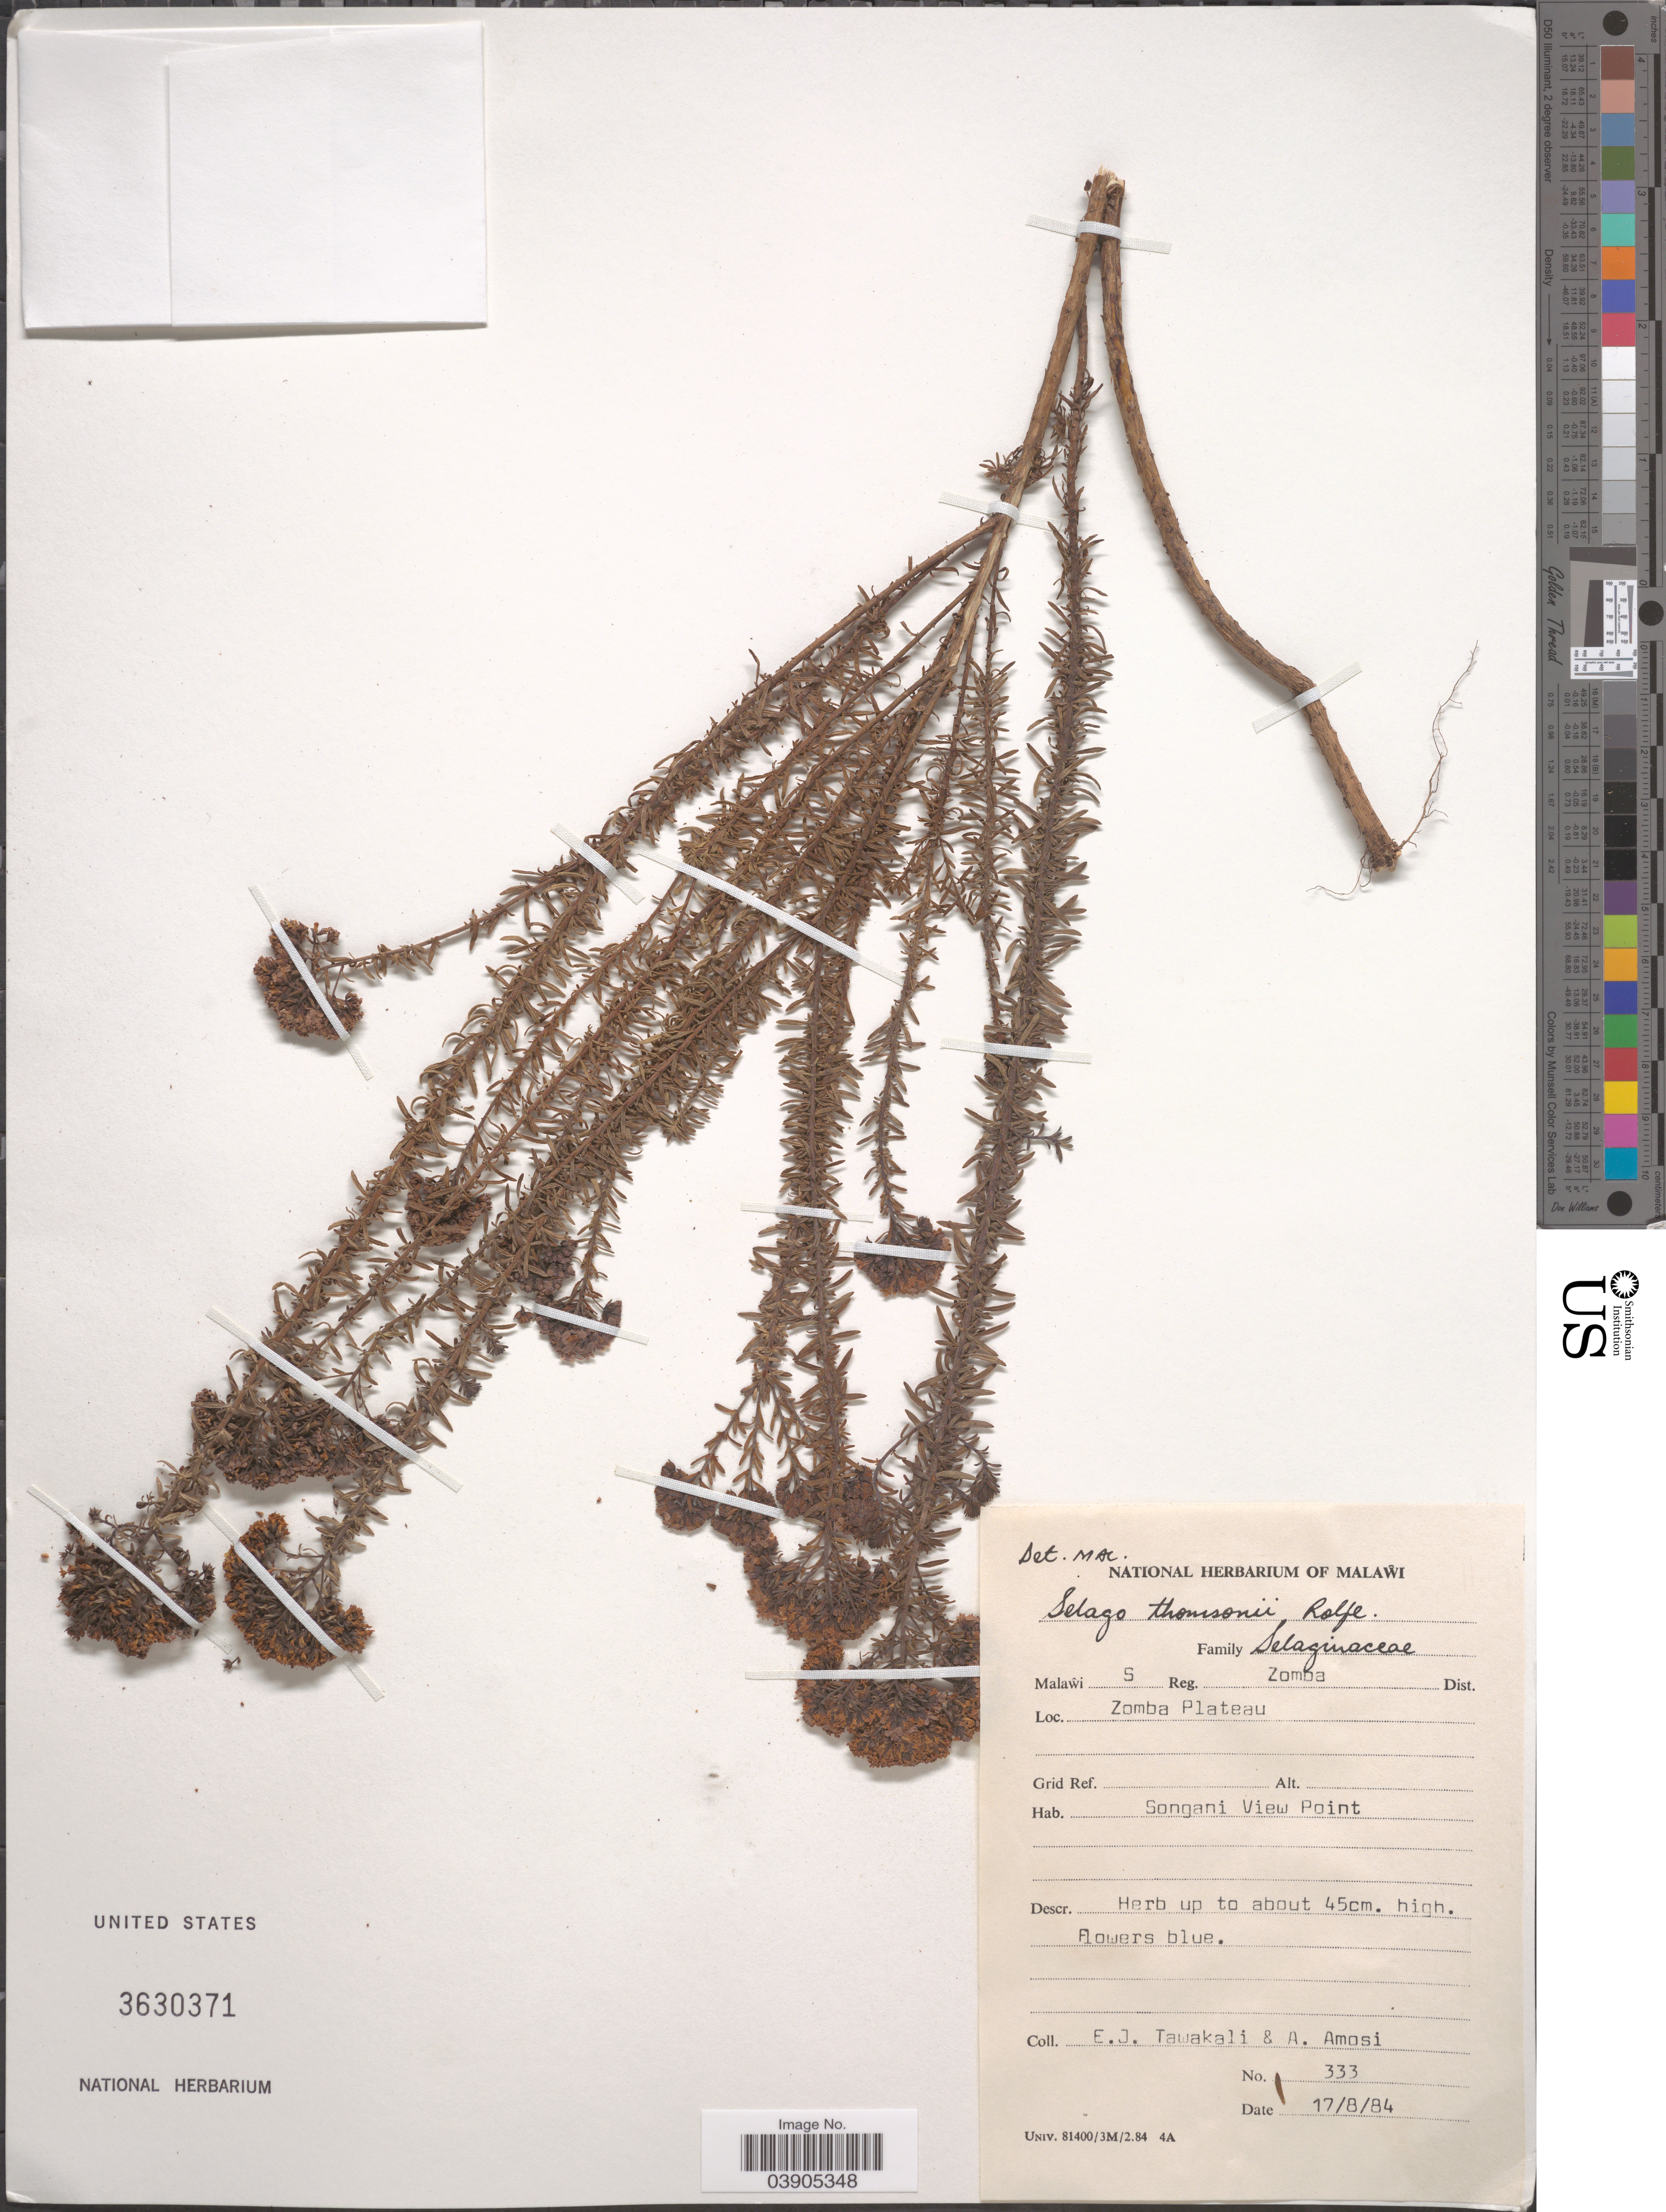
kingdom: Plantae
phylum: Tracheophyta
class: Magnoliopsida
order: Lamiales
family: Scrophulariaceae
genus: Selago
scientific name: Selago thomsonii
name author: Rolfe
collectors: E. Tawakali & A. Amosi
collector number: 333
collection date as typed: Transcribed d/m/y: 17/8/84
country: Malawi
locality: Malawi S Reg. Zomba Dist. Zomba Plateau. Songani View Point.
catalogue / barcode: US 3630371